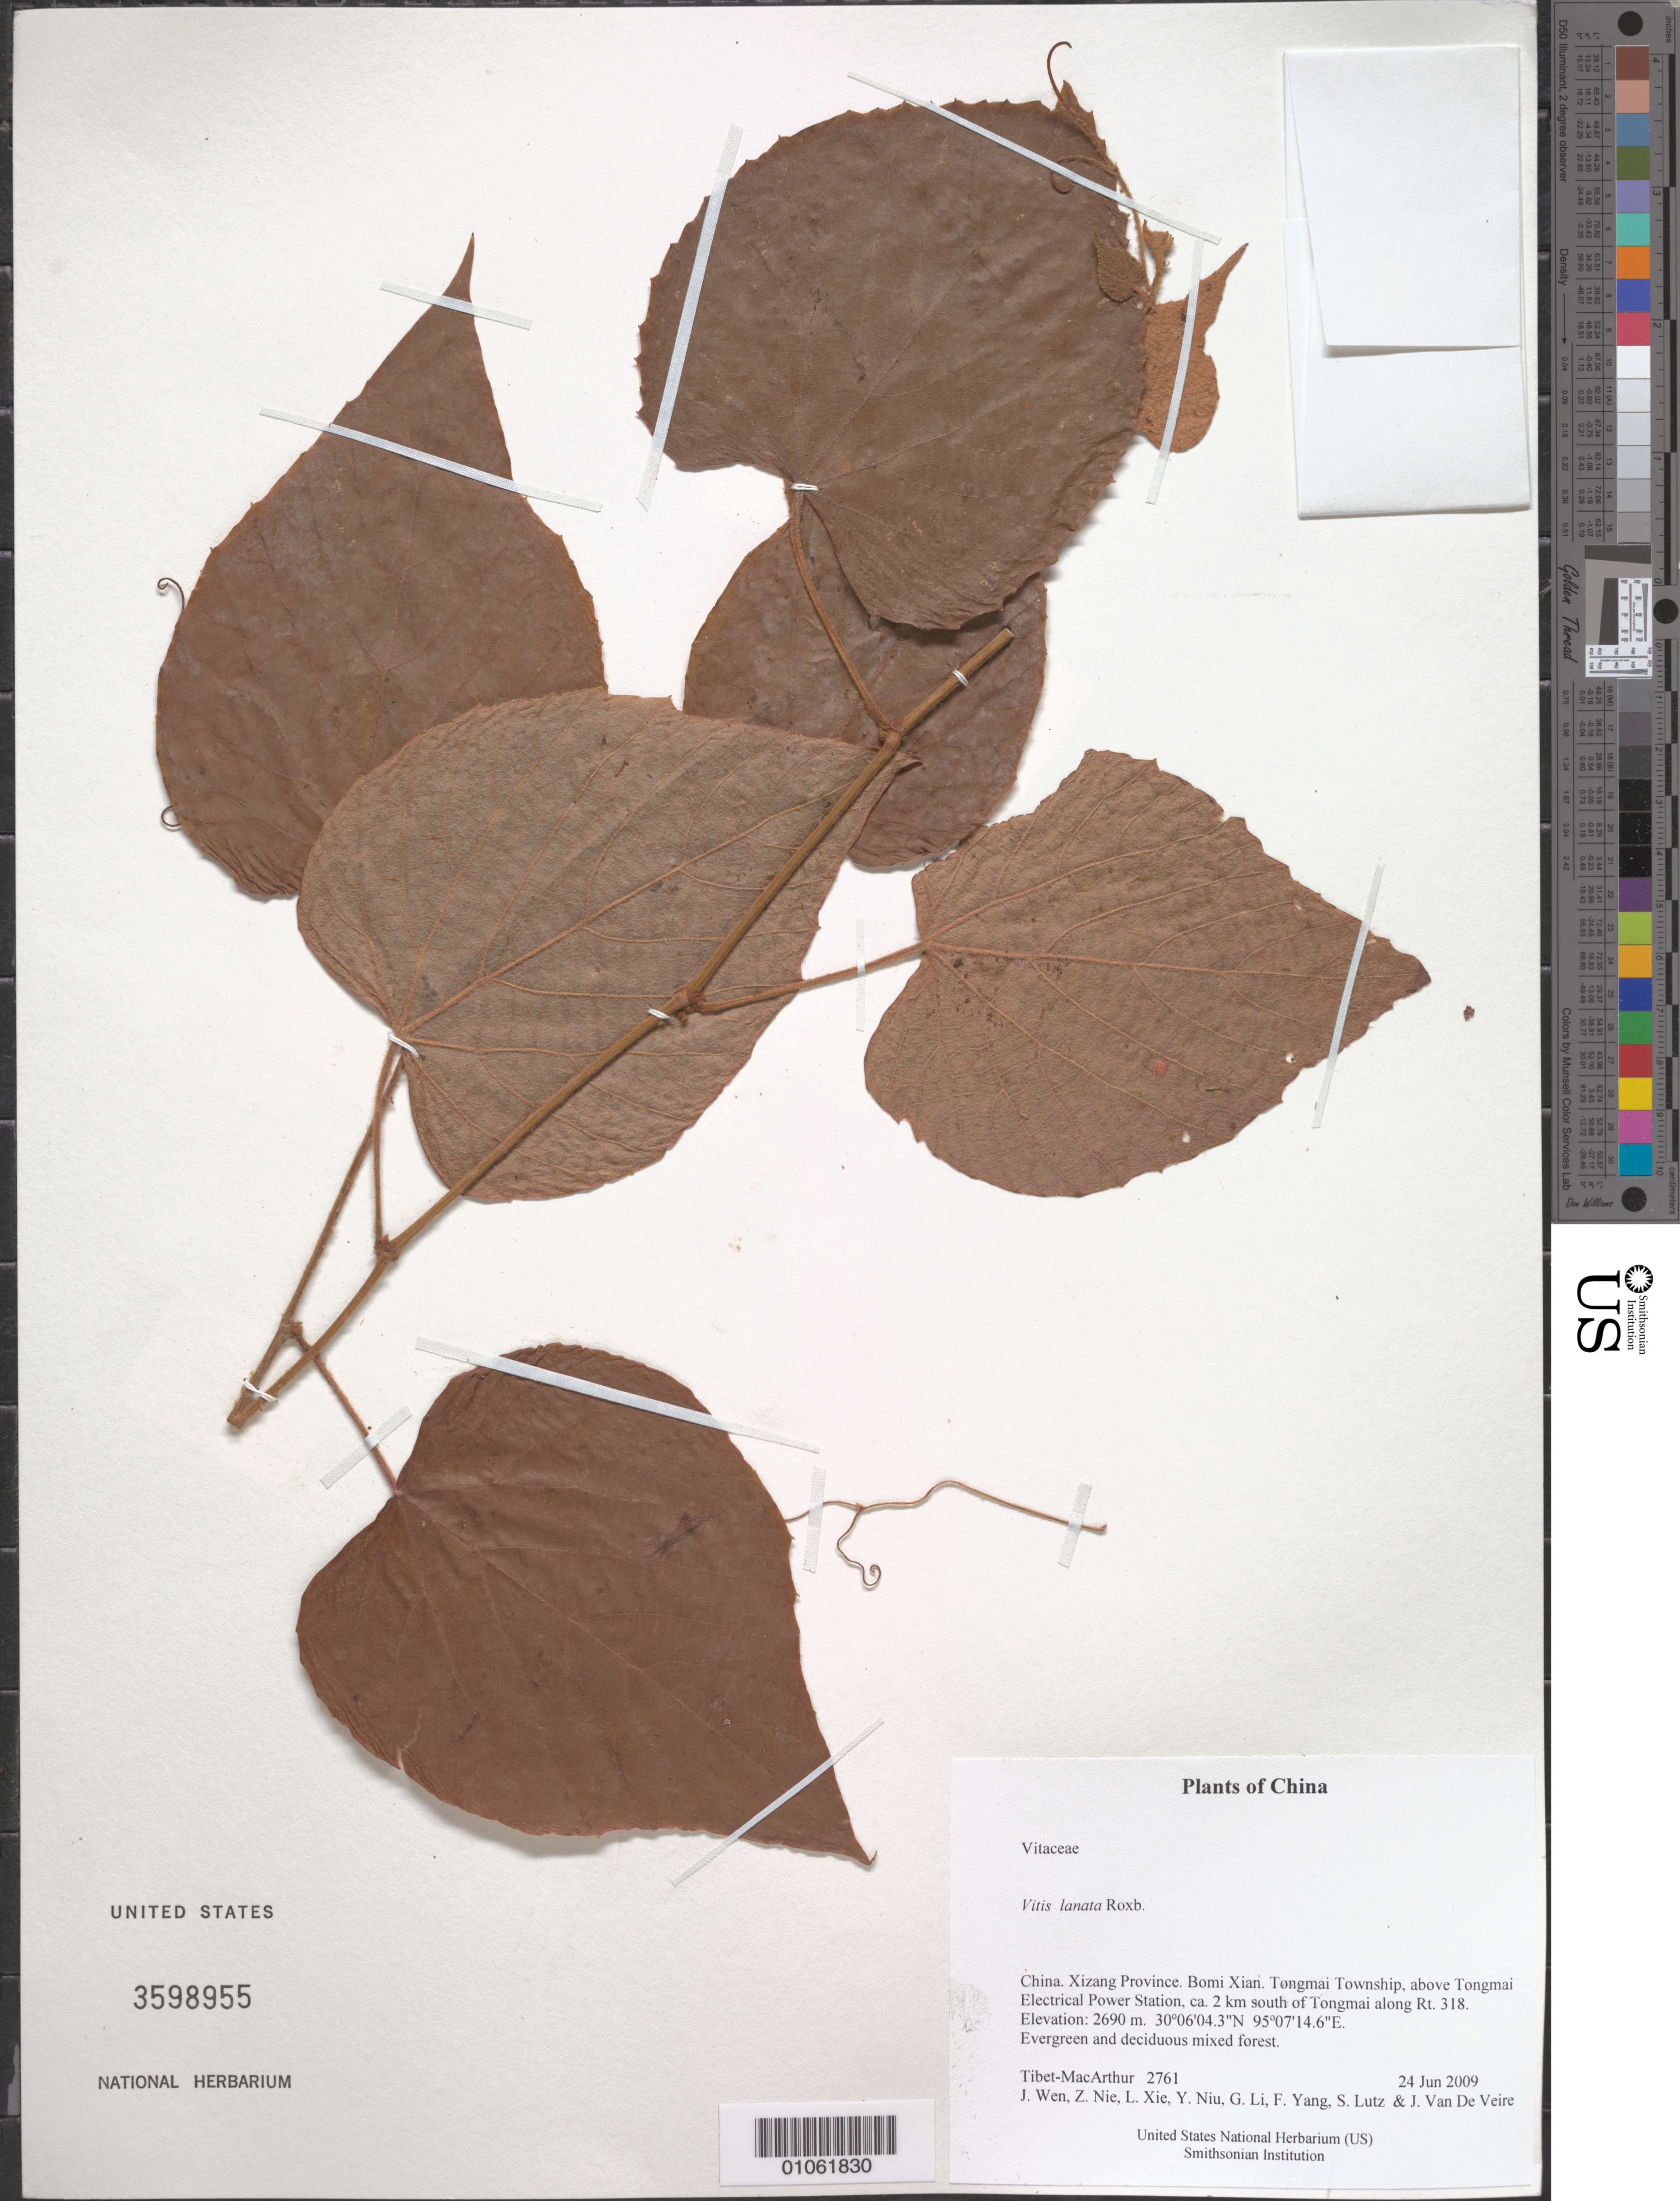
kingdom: Plantae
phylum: Tracheophyta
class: Magnoliopsida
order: Vitales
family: Vitaceae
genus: Vitis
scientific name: Vitis lanata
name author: Roxb.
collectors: Tibet-MacArthur, J. Wen, Z. Nie, L. Xie, Y. Niu, G. Li, F. Yang, S. Lutz & J. Van De Veire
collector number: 2761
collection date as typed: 24 Jun 2009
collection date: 2009-06-24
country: China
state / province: Xizang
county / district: Bomi Xian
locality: Tongmai Township, above Tongmai Electrical Power Station, ca. 2 km south of Tongmai along Rt. 318.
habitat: Evergreen and deciduous mixed forest.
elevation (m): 2690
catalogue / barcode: US 3598955